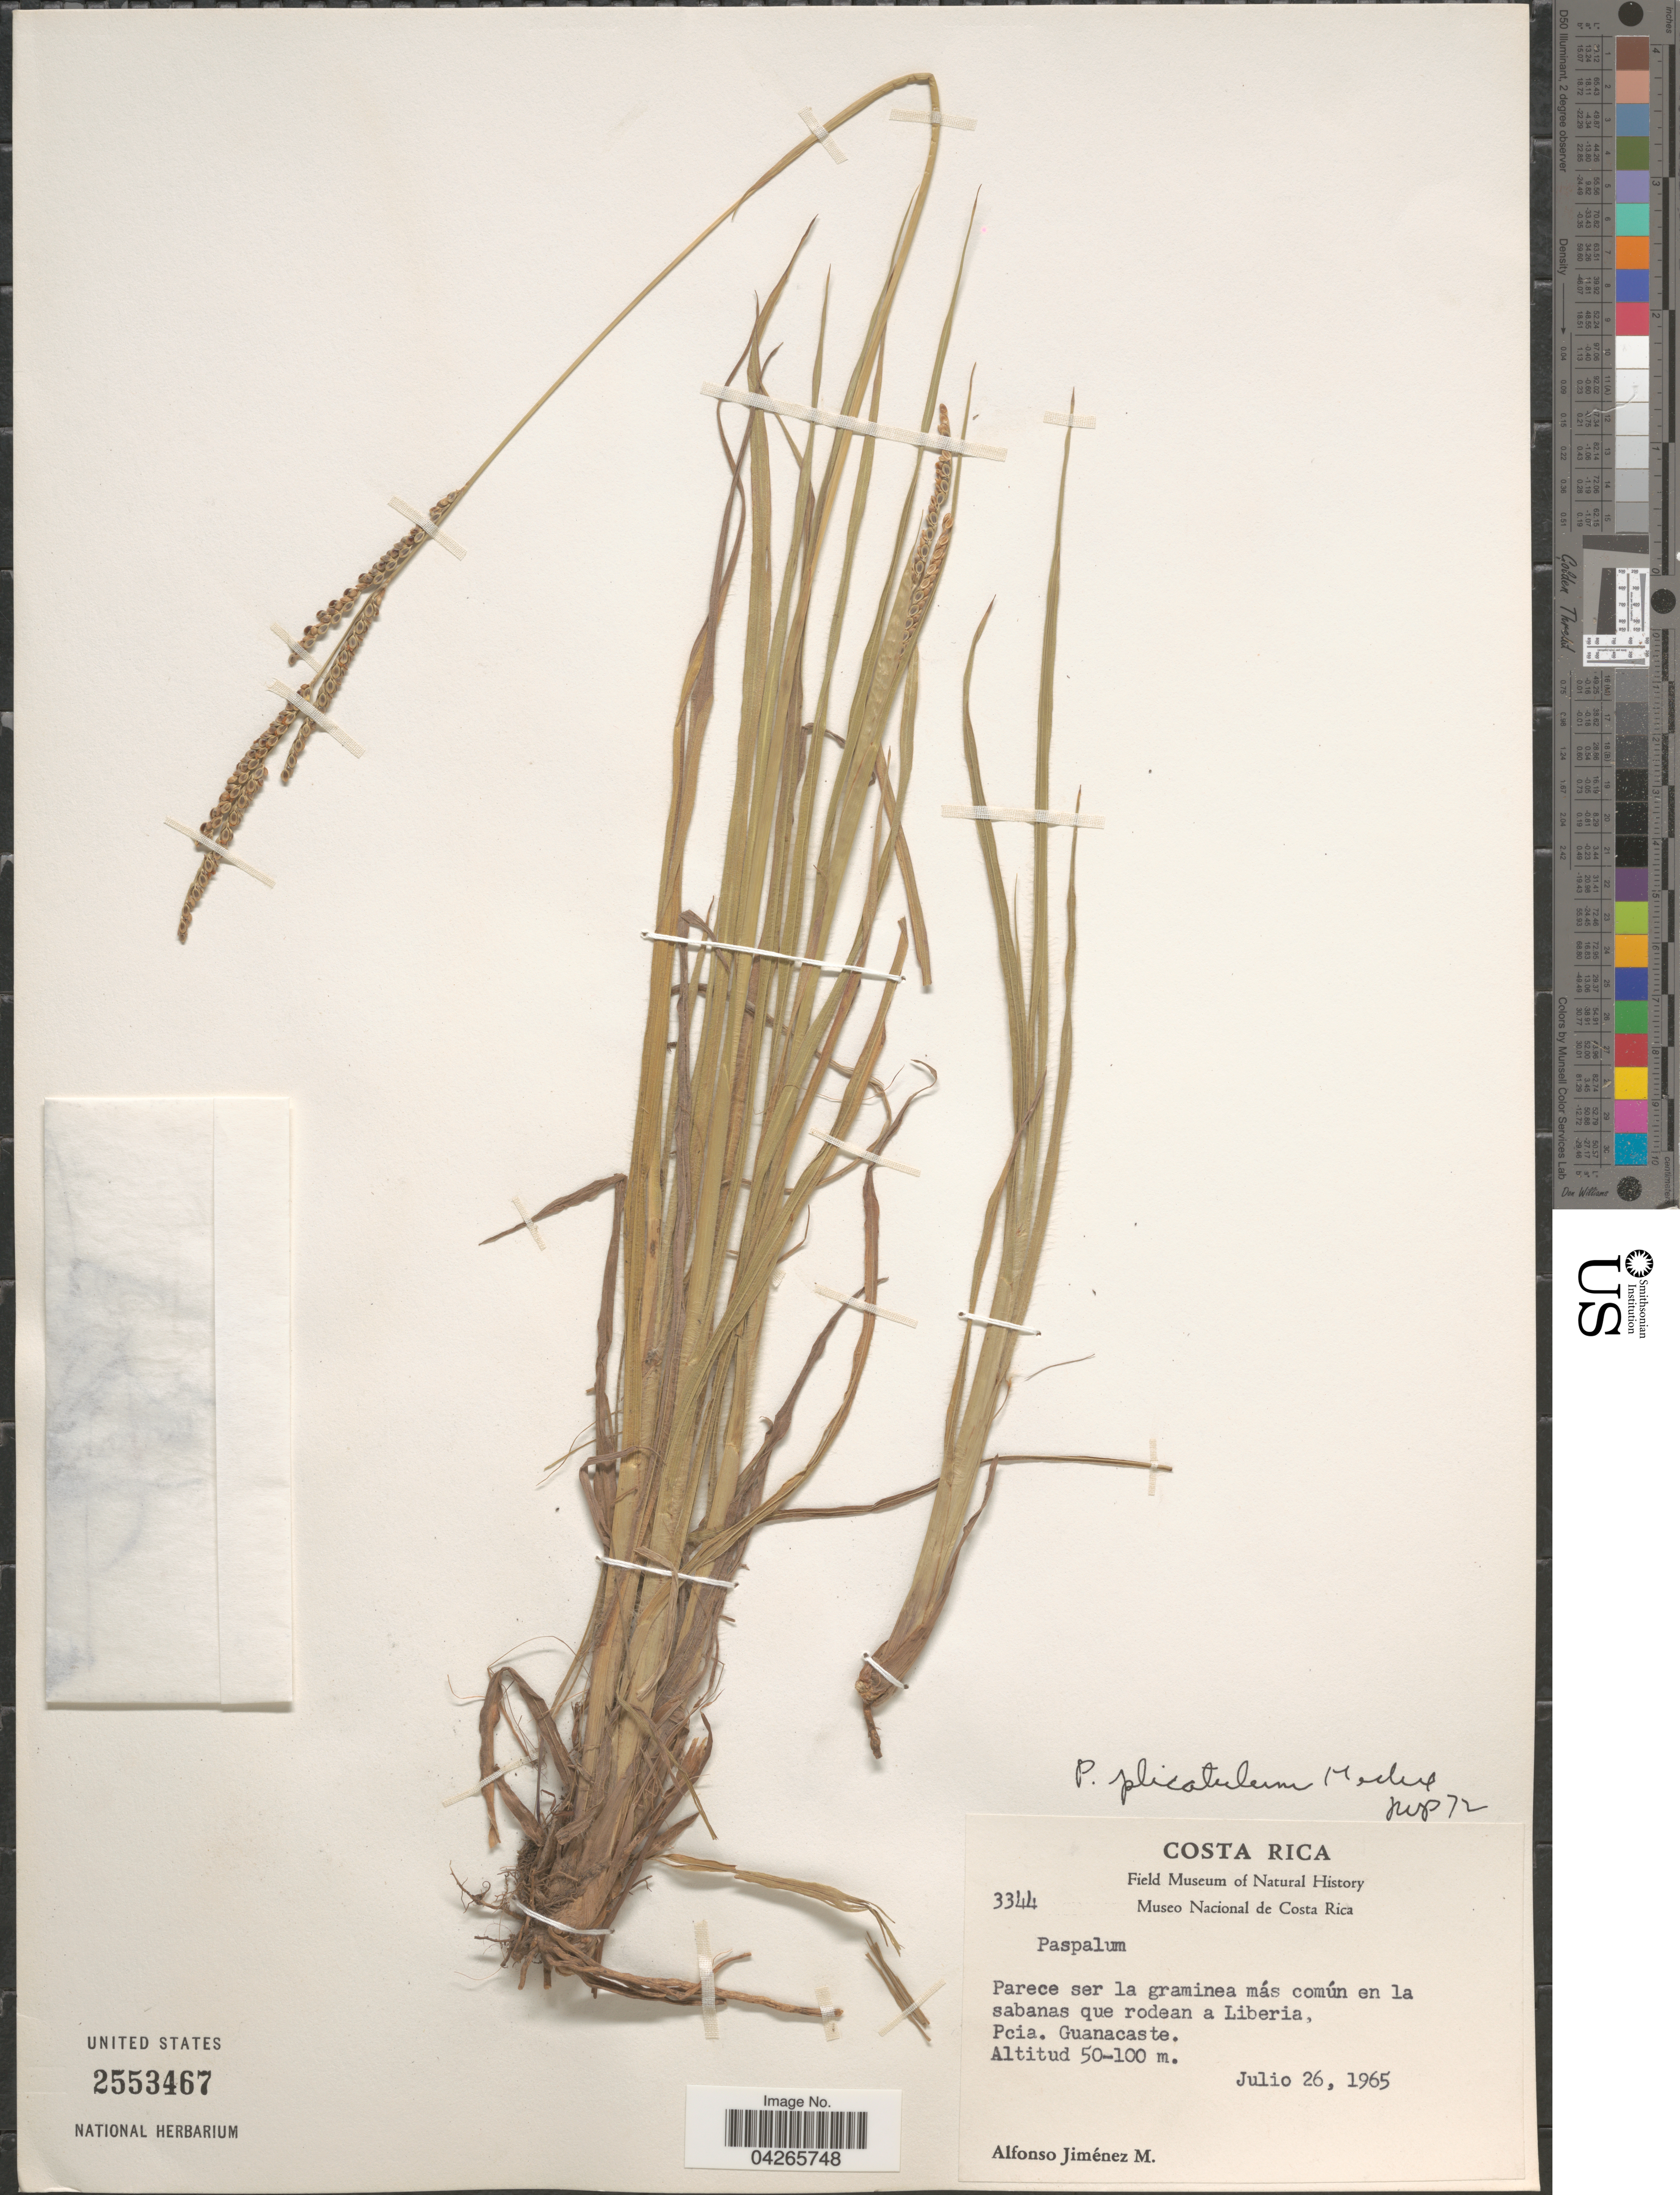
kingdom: Plantae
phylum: Tracheophyta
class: Liliopsida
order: Poales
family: Poaceae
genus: Paspalum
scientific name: Paspalum plicatulum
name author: Michx.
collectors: A. Jimenez M.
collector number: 3344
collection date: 1965-07-26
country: Costa Rica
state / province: Guanacaste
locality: Parece ser la graminea más común en la sabanas que rodean a Liberia, Pcia, Guanacaste.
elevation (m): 50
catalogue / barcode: US 2553467